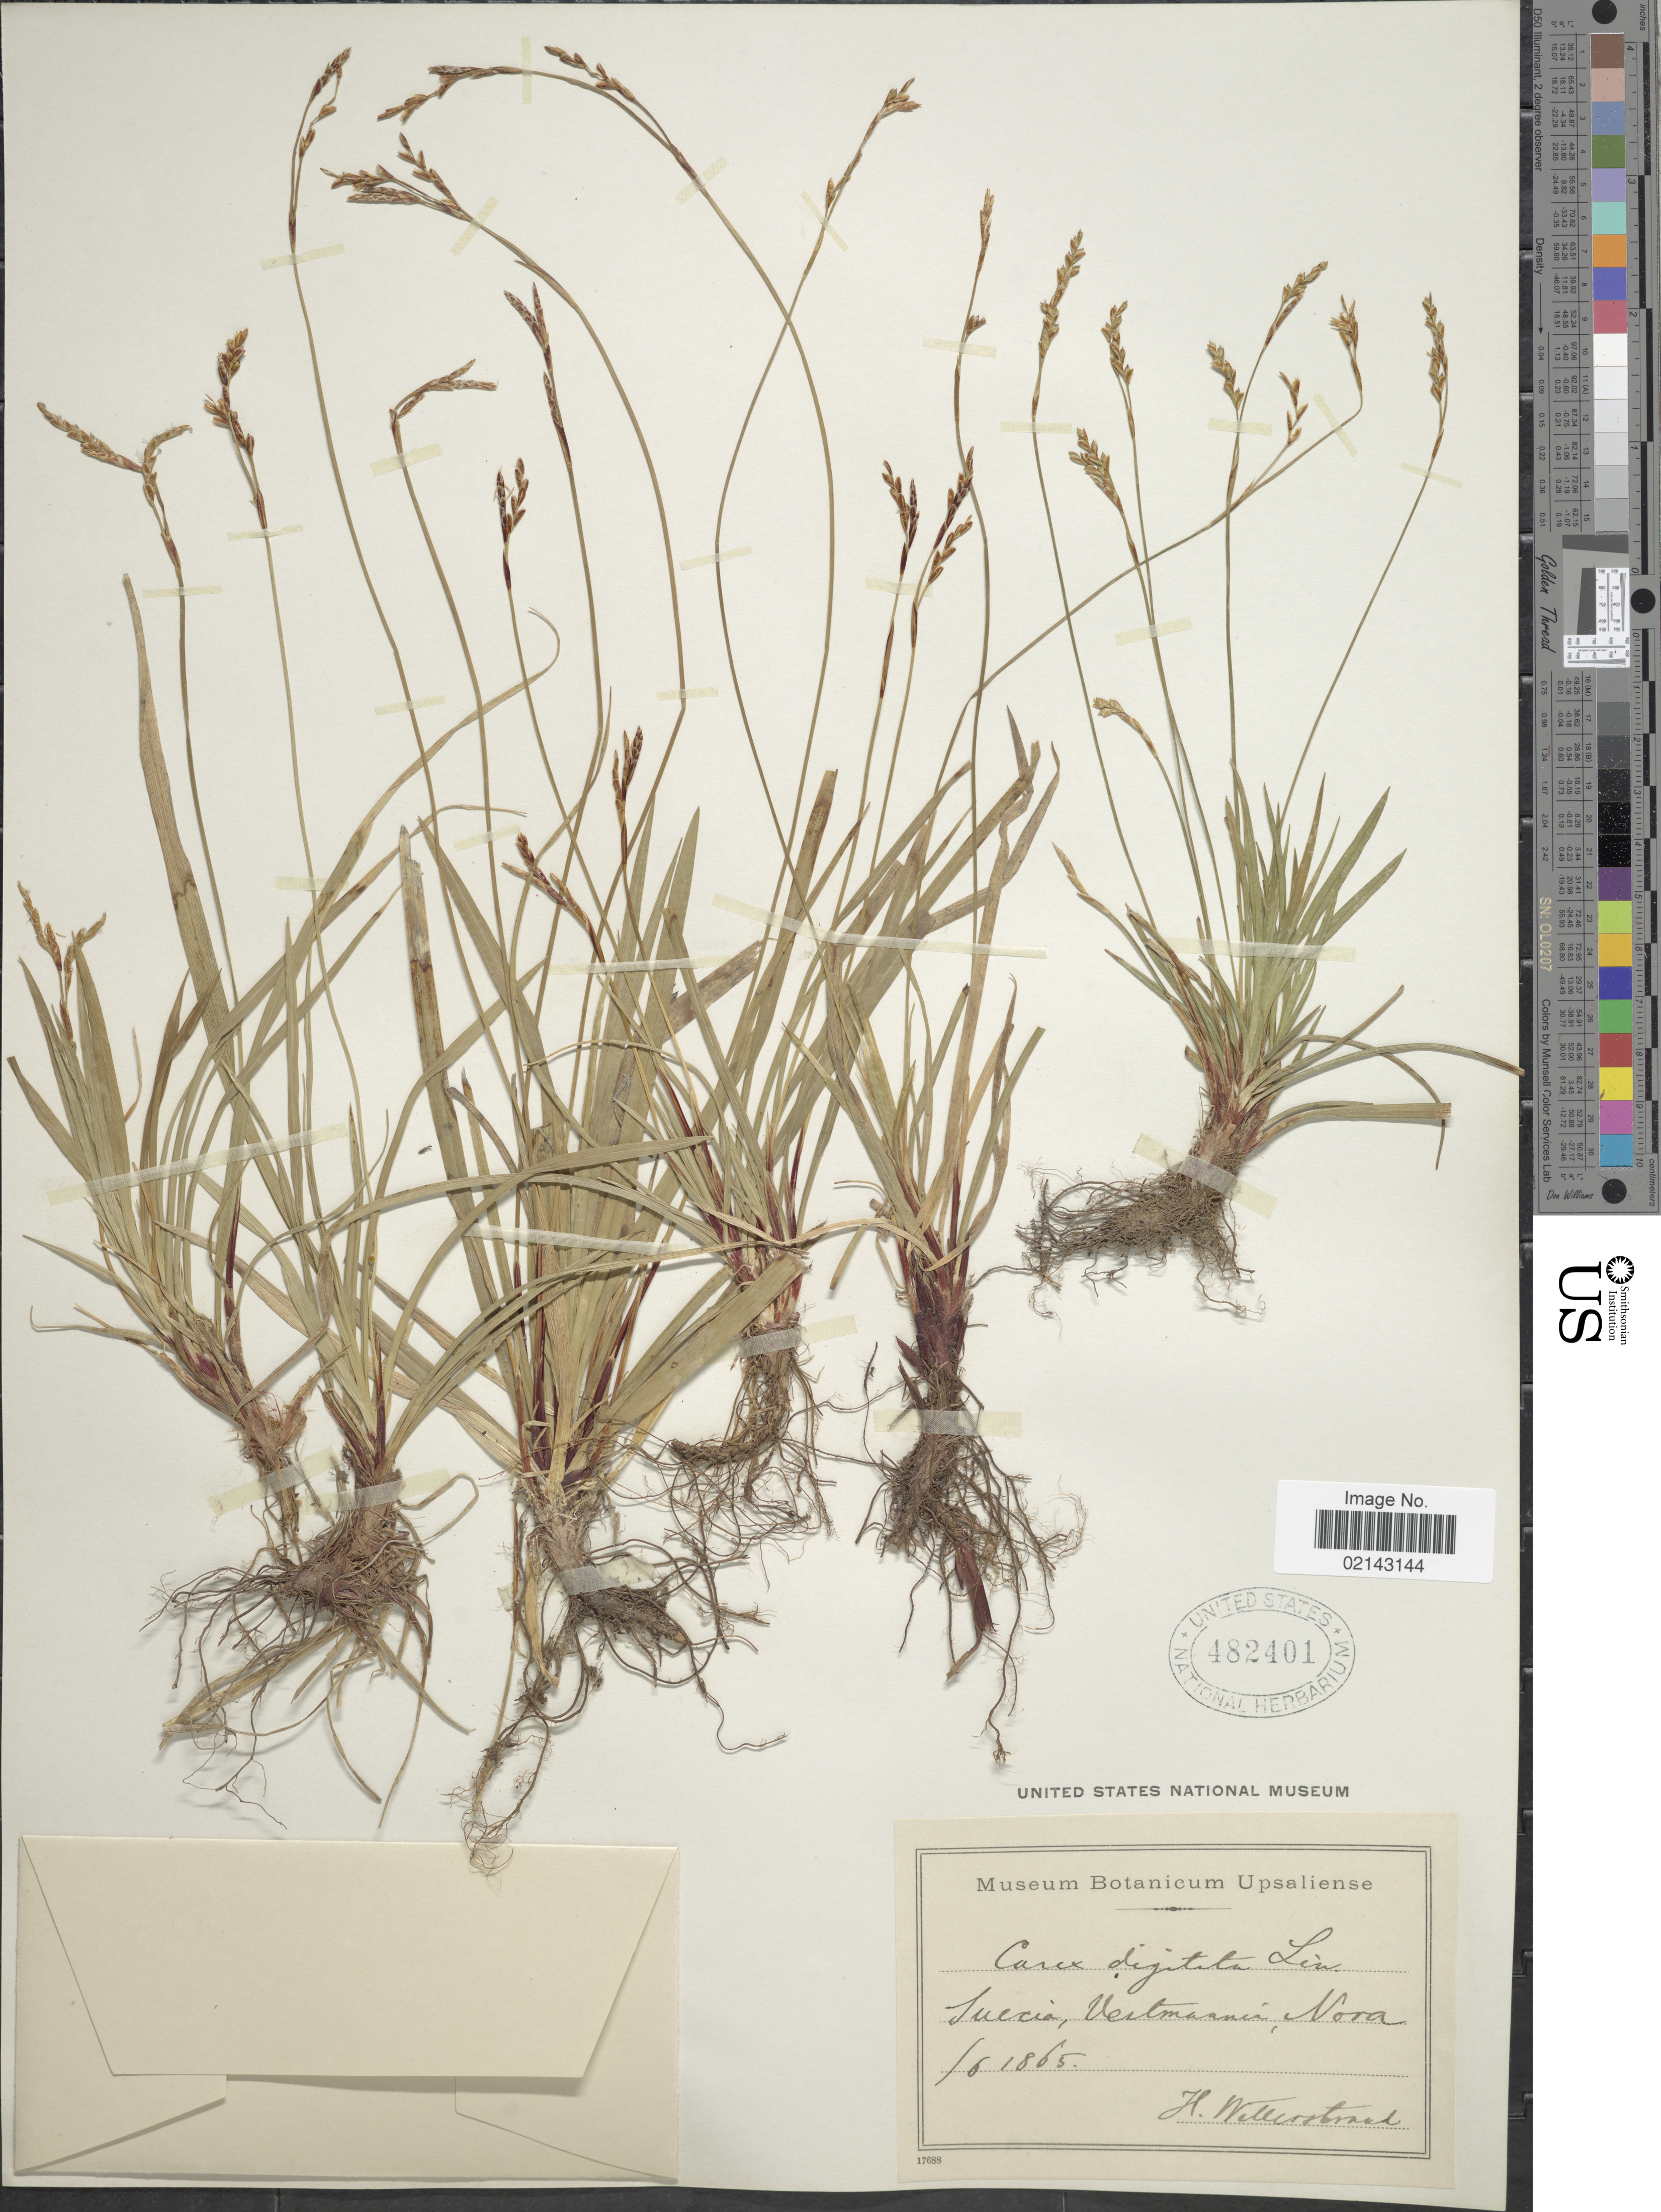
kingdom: Plantae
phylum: Tracheophyta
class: Liliopsida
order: Poales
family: Cyperaceae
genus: Carex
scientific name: Carex digitata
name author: L.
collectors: H. Wetterstrand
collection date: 1865-06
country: Sweden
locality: Suecia, Vestmannia, Nora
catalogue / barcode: US 482401